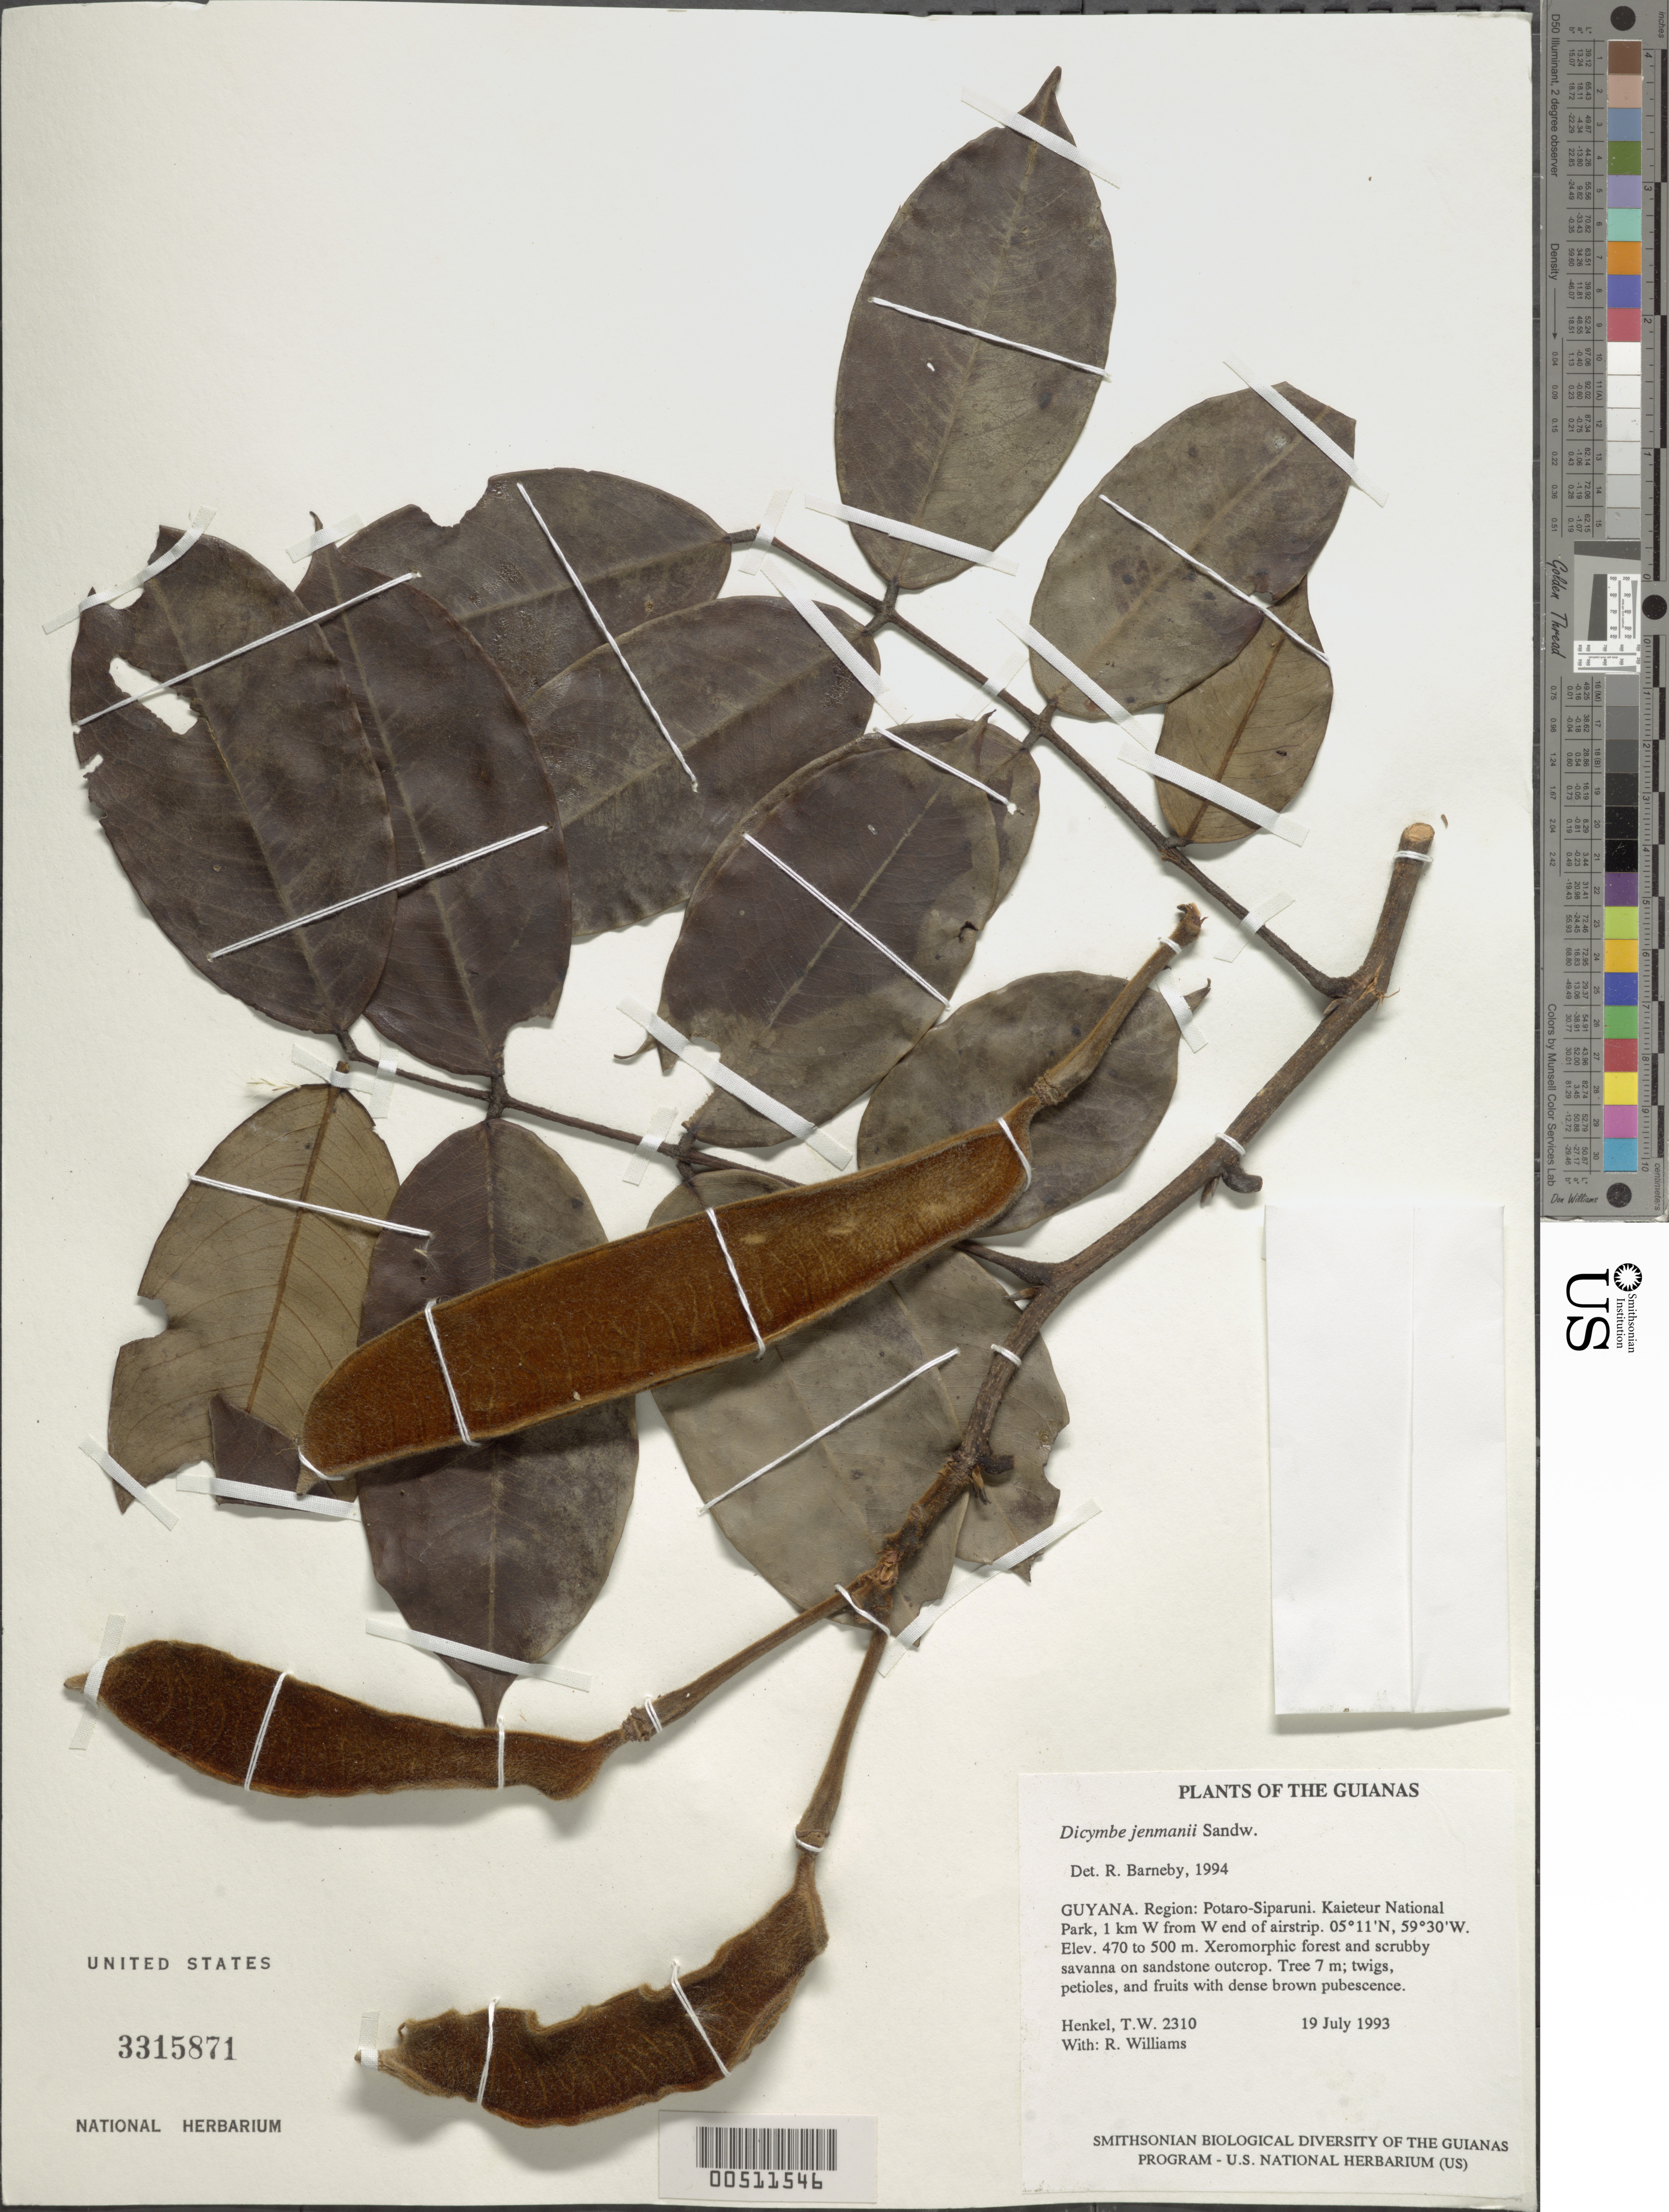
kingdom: Plantae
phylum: Tracheophyta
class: Magnoliopsida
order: Fabales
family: Fabaceae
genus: Dicymbe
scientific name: Dicymbe jenmanii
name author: Sandwith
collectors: T. Henkel & R. Williams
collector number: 2310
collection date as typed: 19 July 1993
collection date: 1993-07-19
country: Guyana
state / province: Potaro-Siparuni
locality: Kaieteur National Park, 1 km W from W end of airstrip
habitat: Xeromorphic forest and scrubby savanna on sandstone outcrop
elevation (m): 470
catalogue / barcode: US 3315871